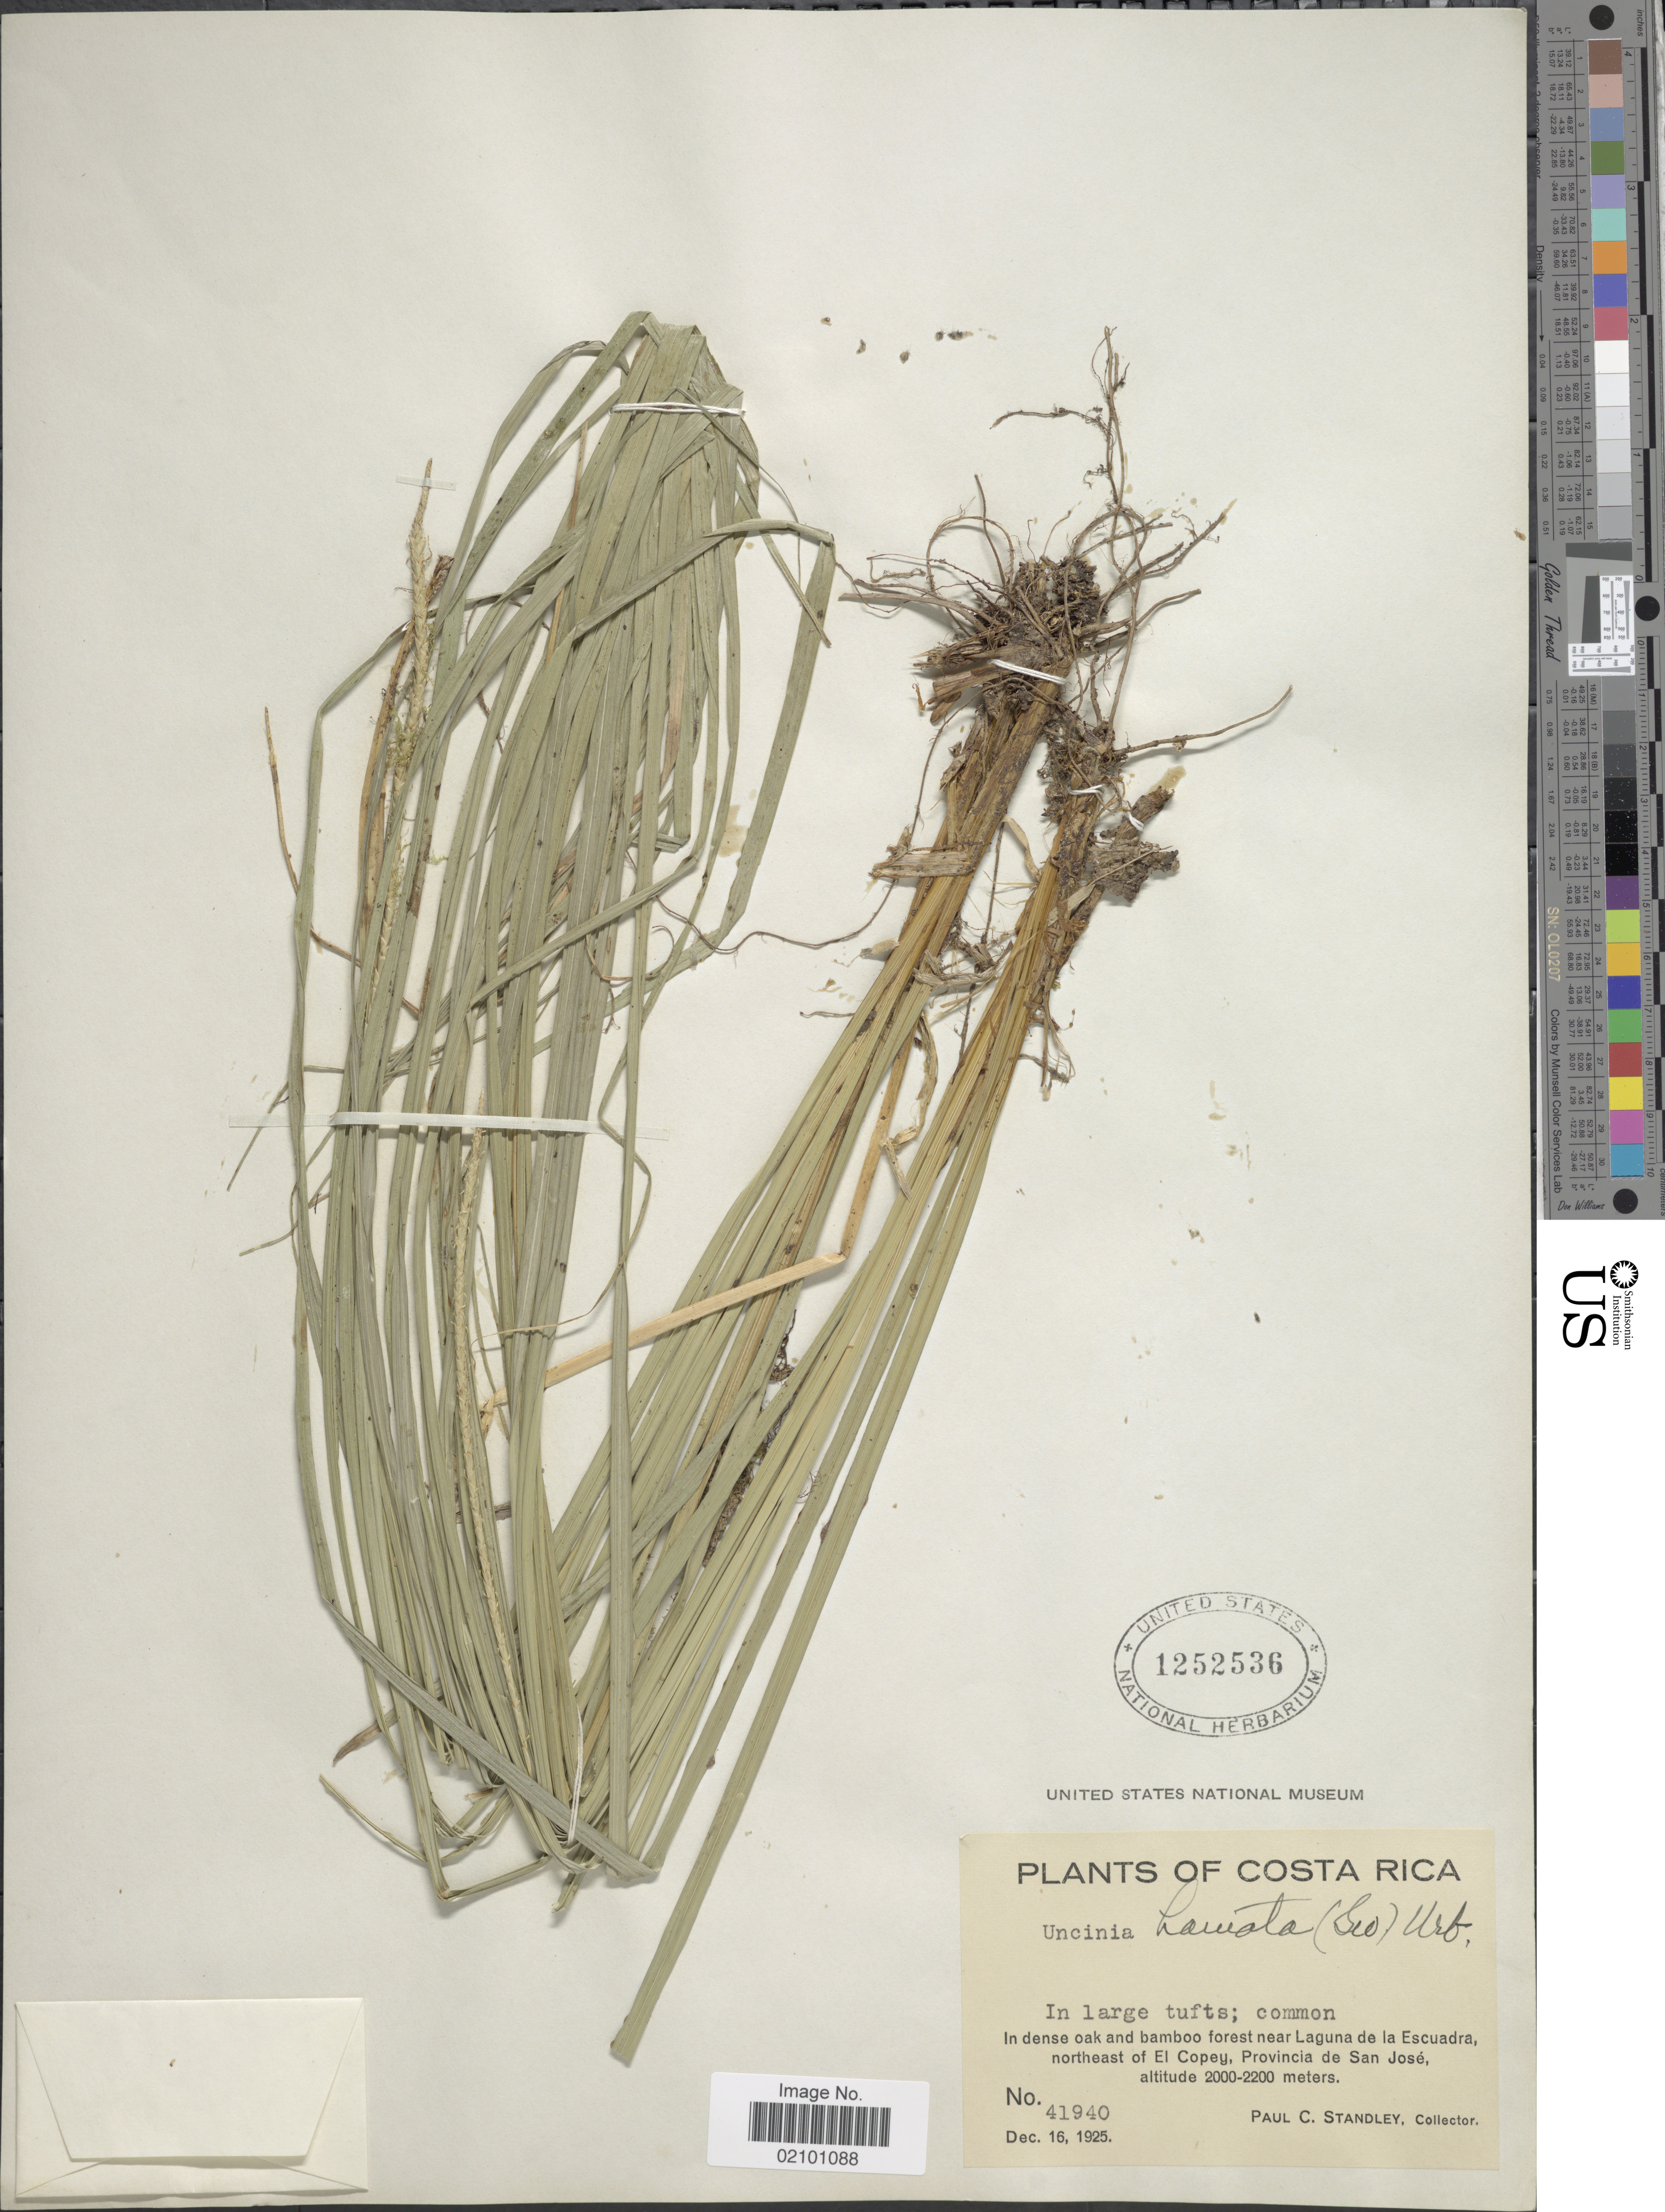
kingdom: Plantae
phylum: Tracheophyta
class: Liliopsida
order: Poales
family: Cyperaceae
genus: Carex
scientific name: Carex hamata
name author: Sw.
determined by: Strong, M. T., (US), Smithsonian Institution - National Museum of Natural History (UNITED STATES)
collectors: P. C. Standley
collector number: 41940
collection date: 1925-12-16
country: Costa Rica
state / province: San José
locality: Near Laguna de la Escuadra, northeast of El Copey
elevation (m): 2000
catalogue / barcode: US 1252536